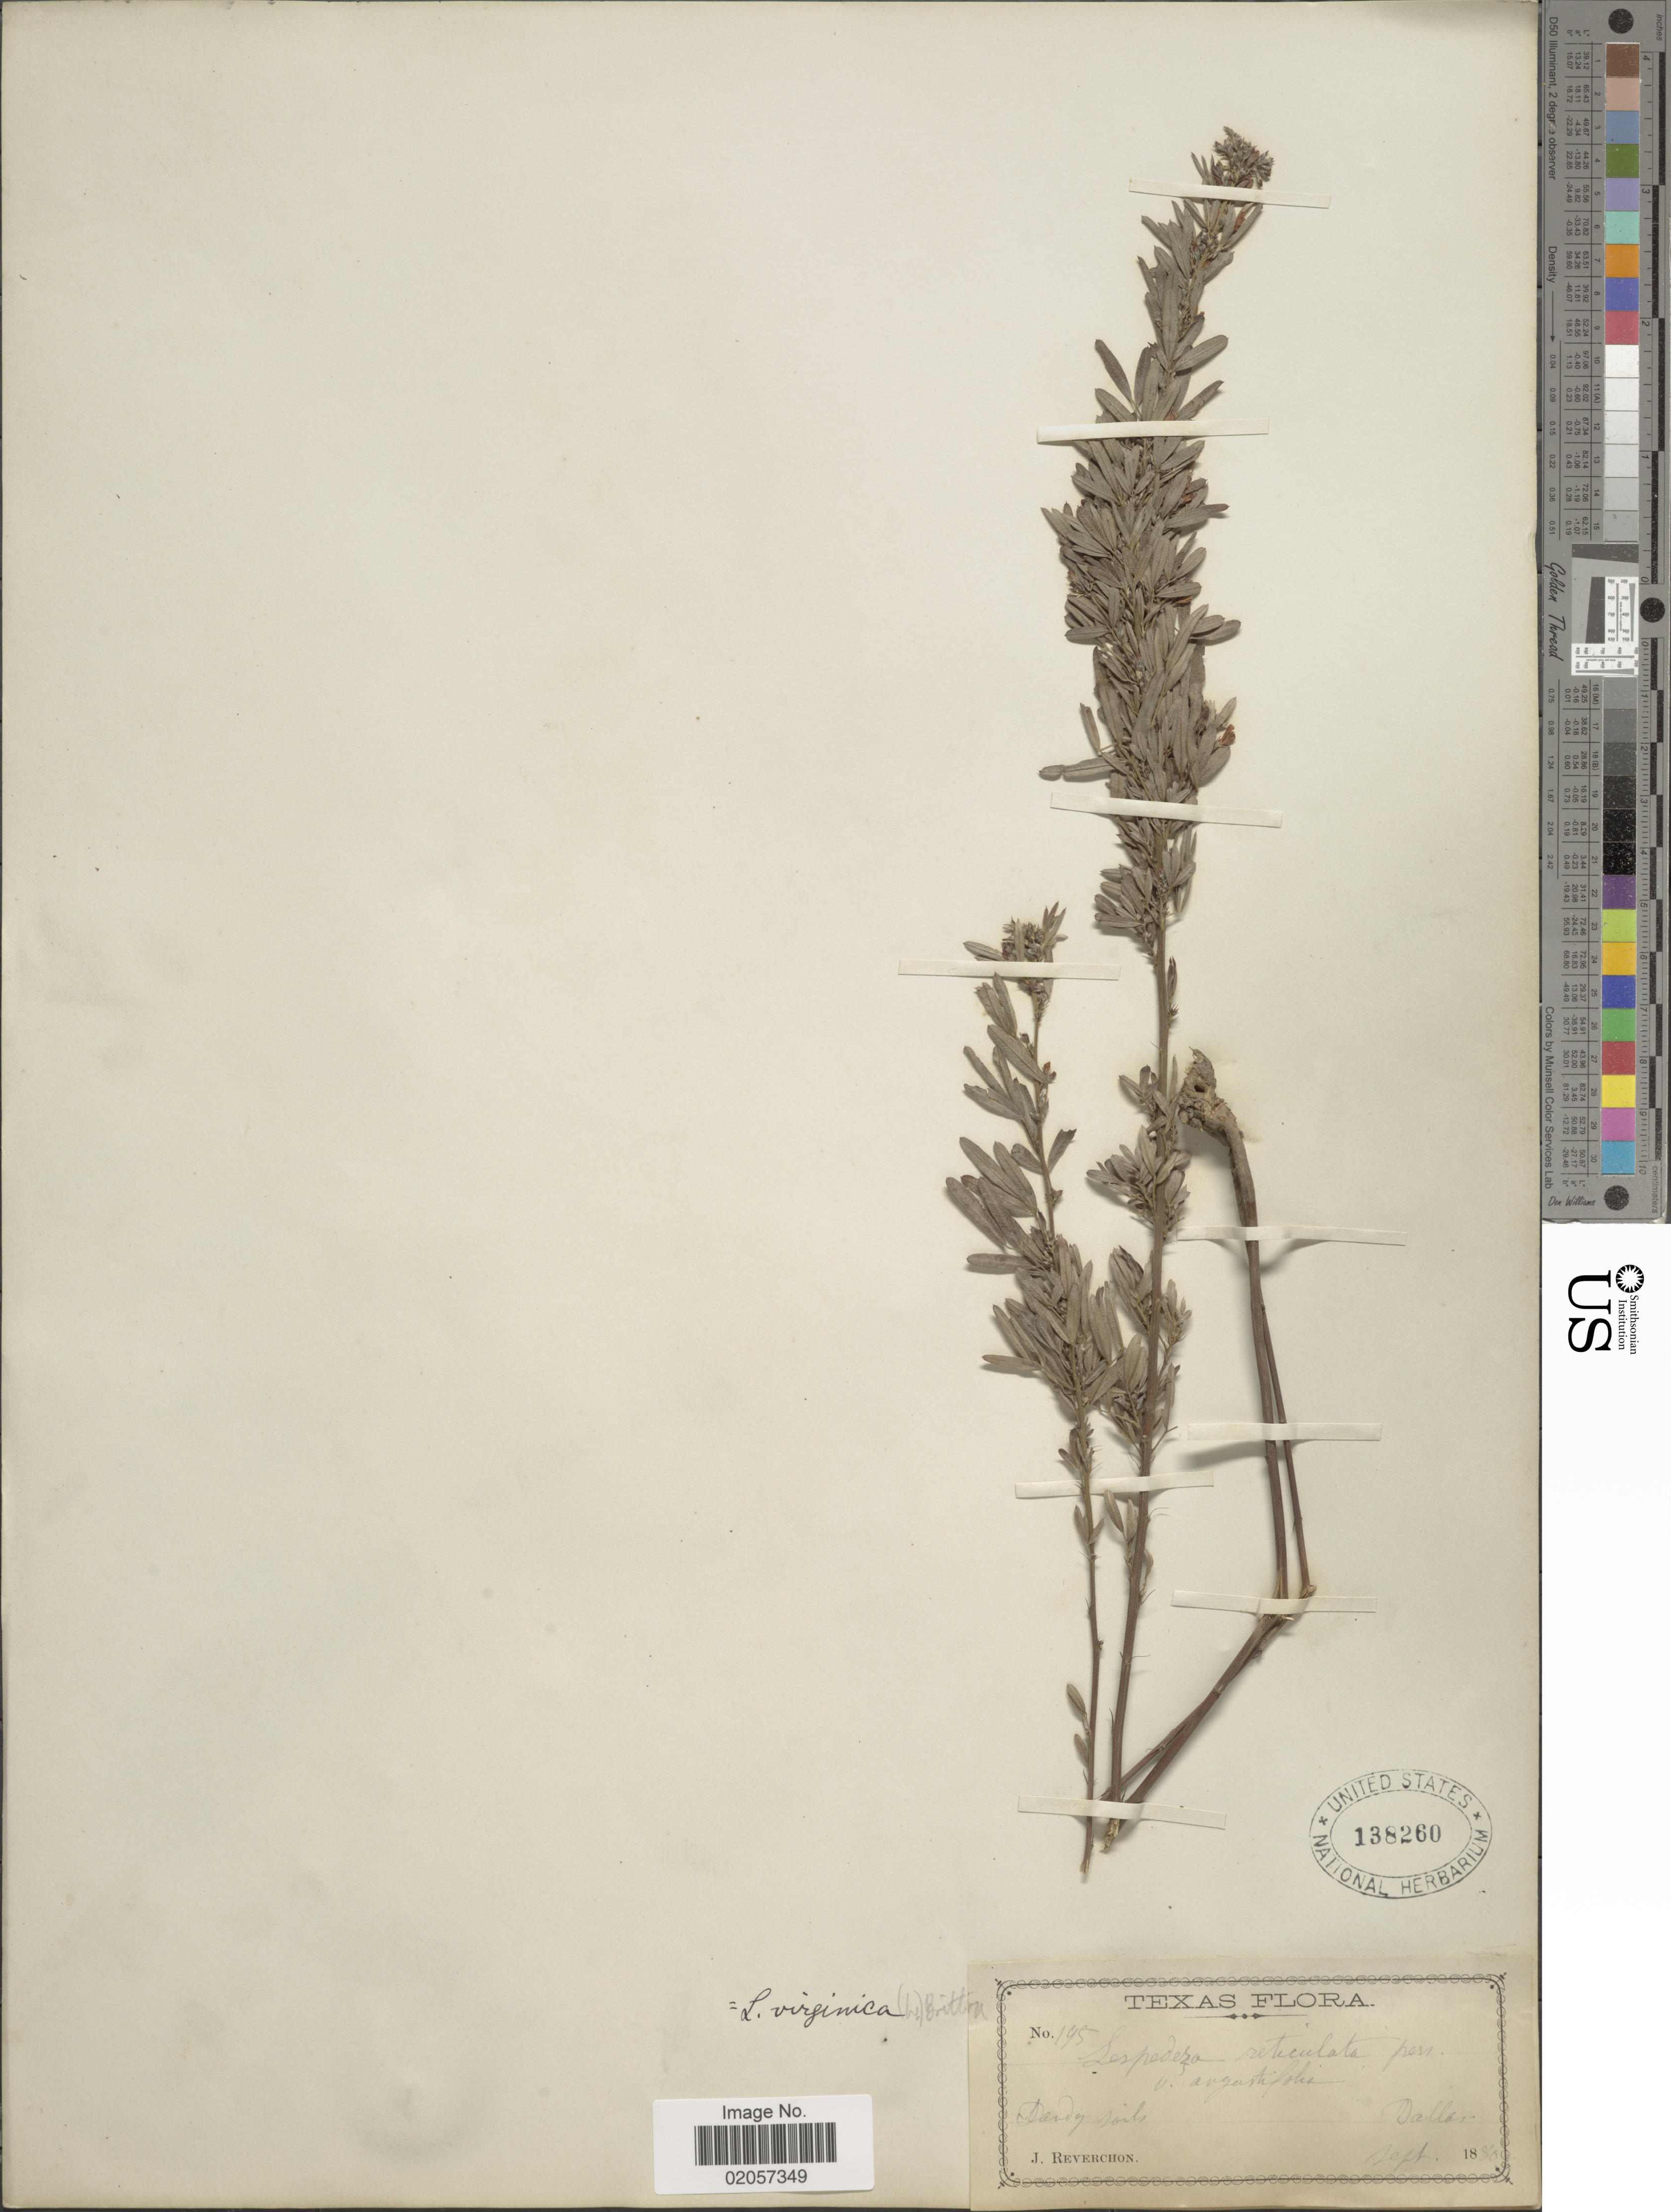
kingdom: Plantae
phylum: Tracheophyta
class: Magnoliopsida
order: Fabales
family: Fabaceae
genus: Lespedeza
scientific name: Lespedeza virginica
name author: (L.) Britton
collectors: J. Reverchon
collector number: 195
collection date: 1880-09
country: United States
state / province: Texas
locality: Texas, Dallas.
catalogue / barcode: US 138260